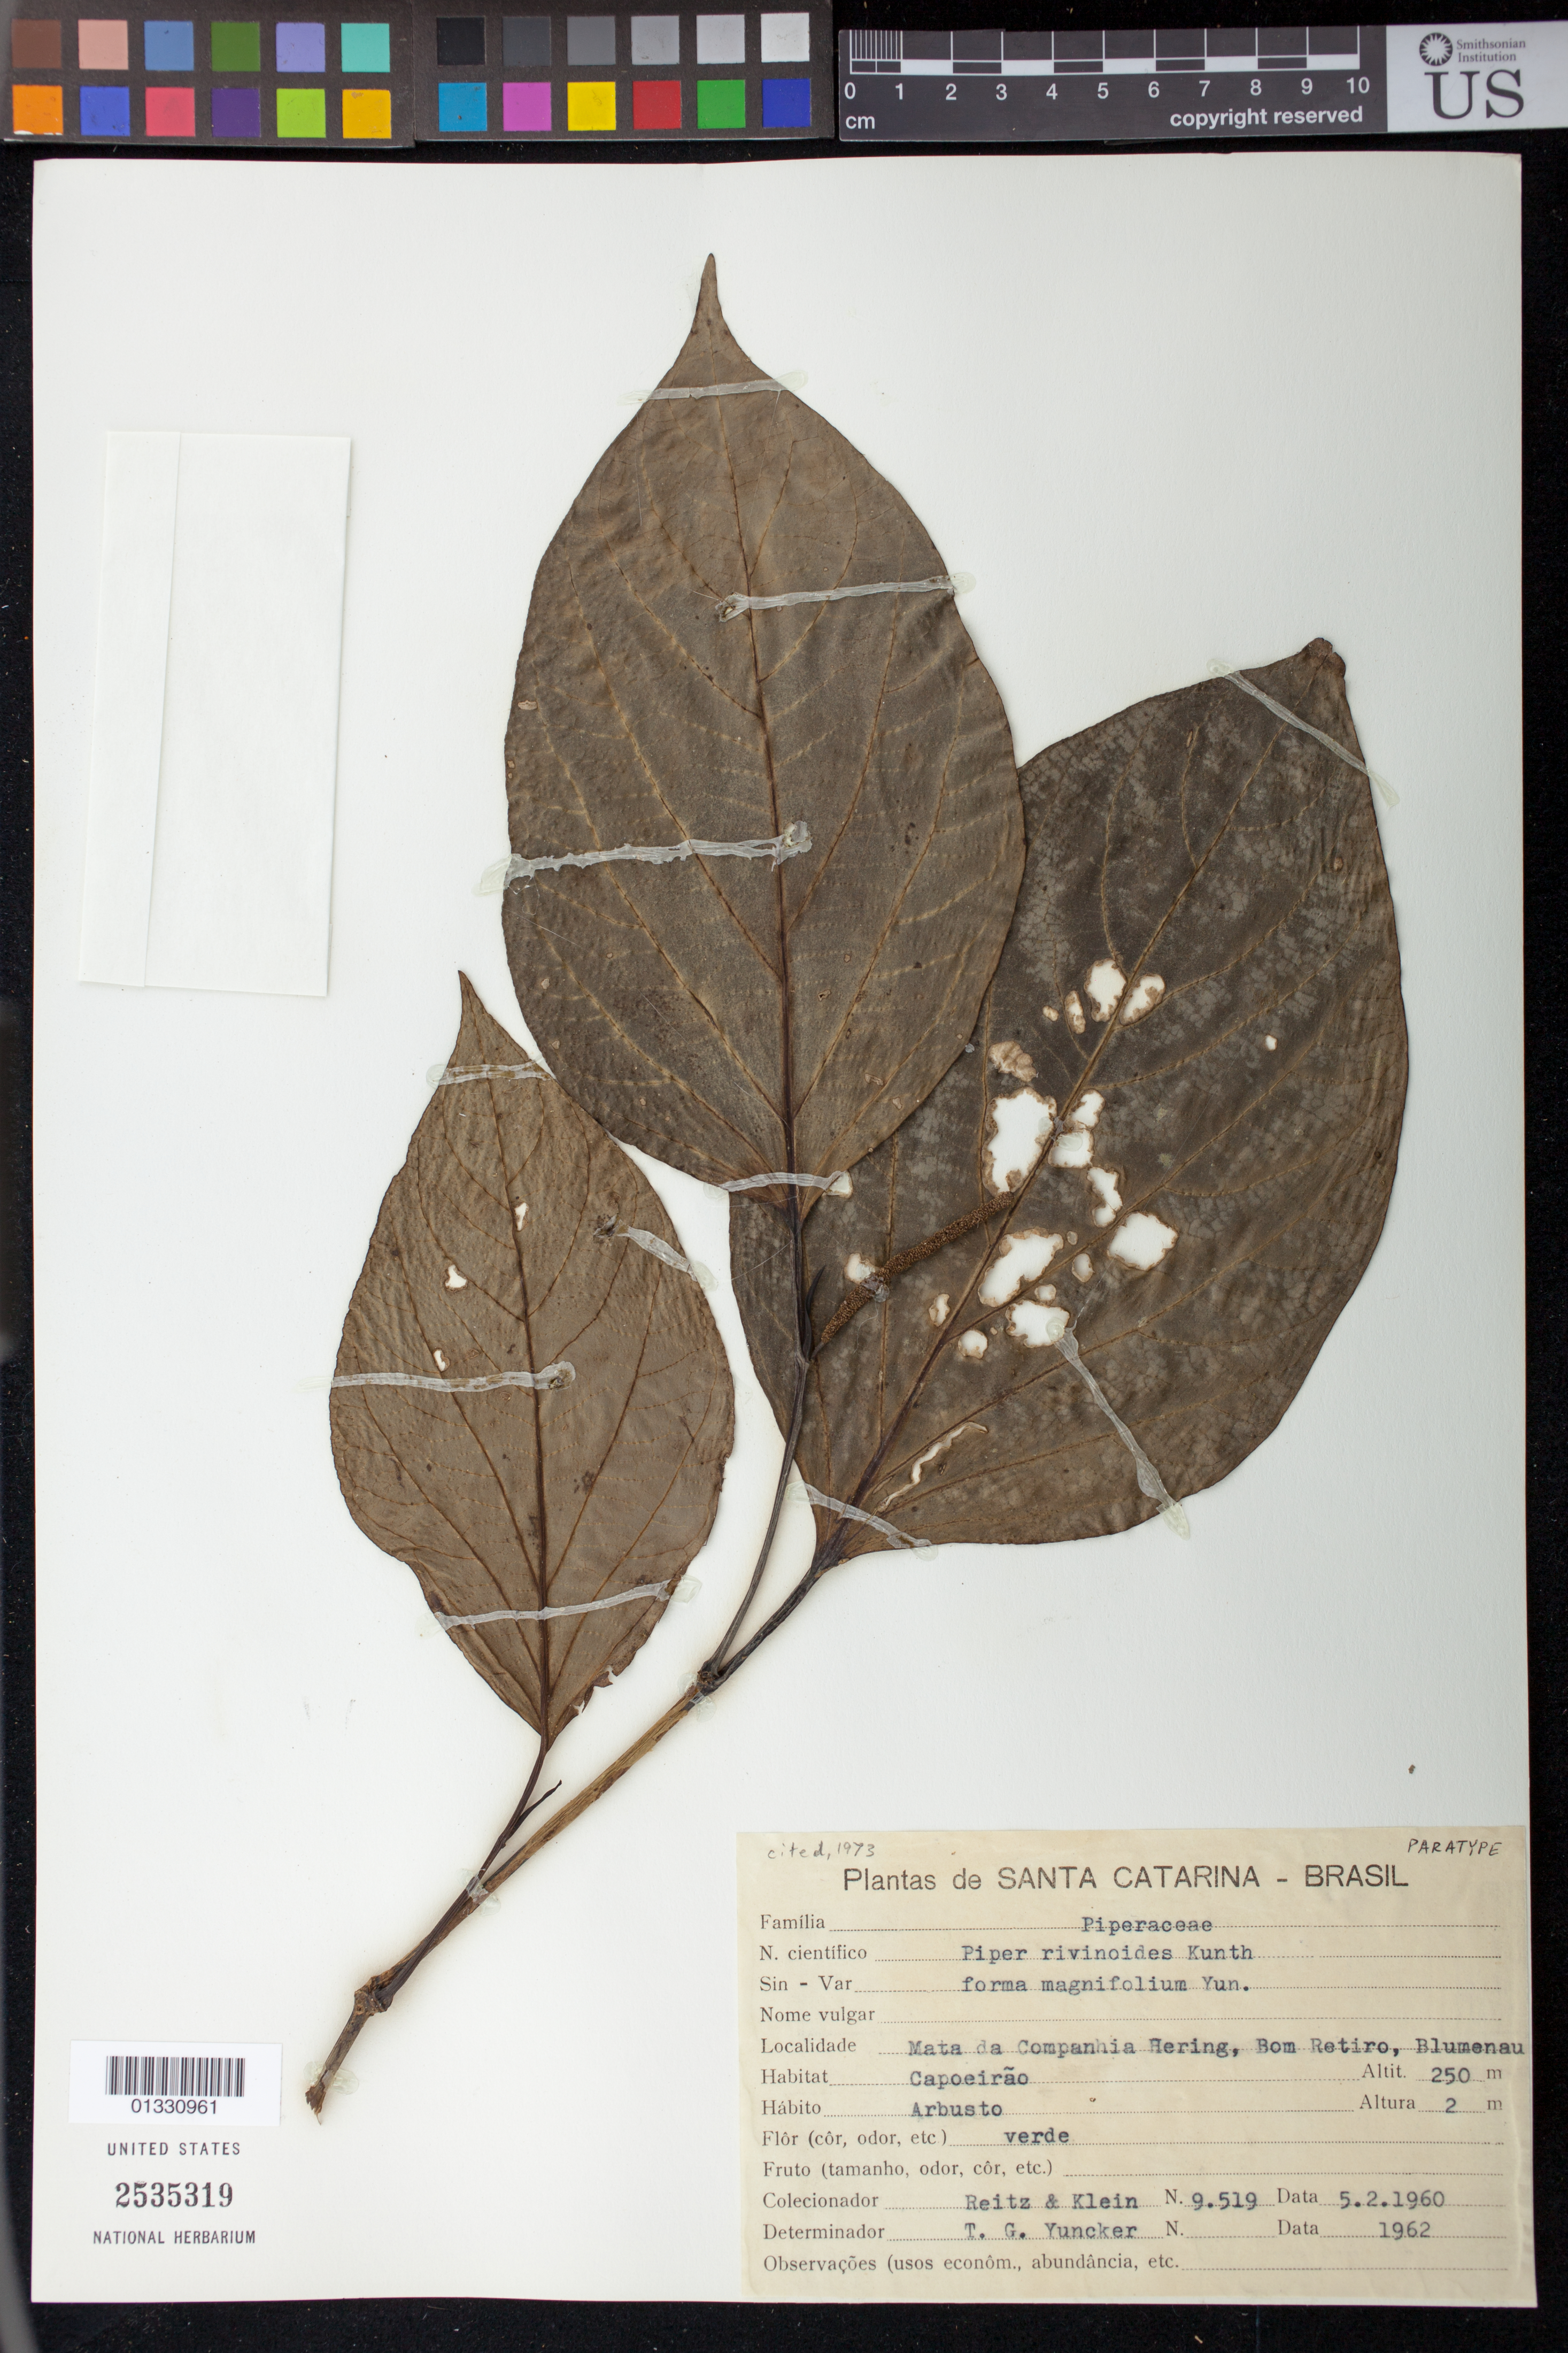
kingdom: Plantae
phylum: Tracheophyta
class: Magnoliopsida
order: Piperales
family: Piperaceae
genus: Piper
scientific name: Piper rivinoides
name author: Kunth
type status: Paratype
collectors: R. Reitz & R. M. Klein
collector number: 9519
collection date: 1960-02-05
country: Brazil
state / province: Santa Catarina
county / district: Blumenau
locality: Mata da Companhia Hering, Bom Retiro.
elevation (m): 250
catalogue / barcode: US 2535319